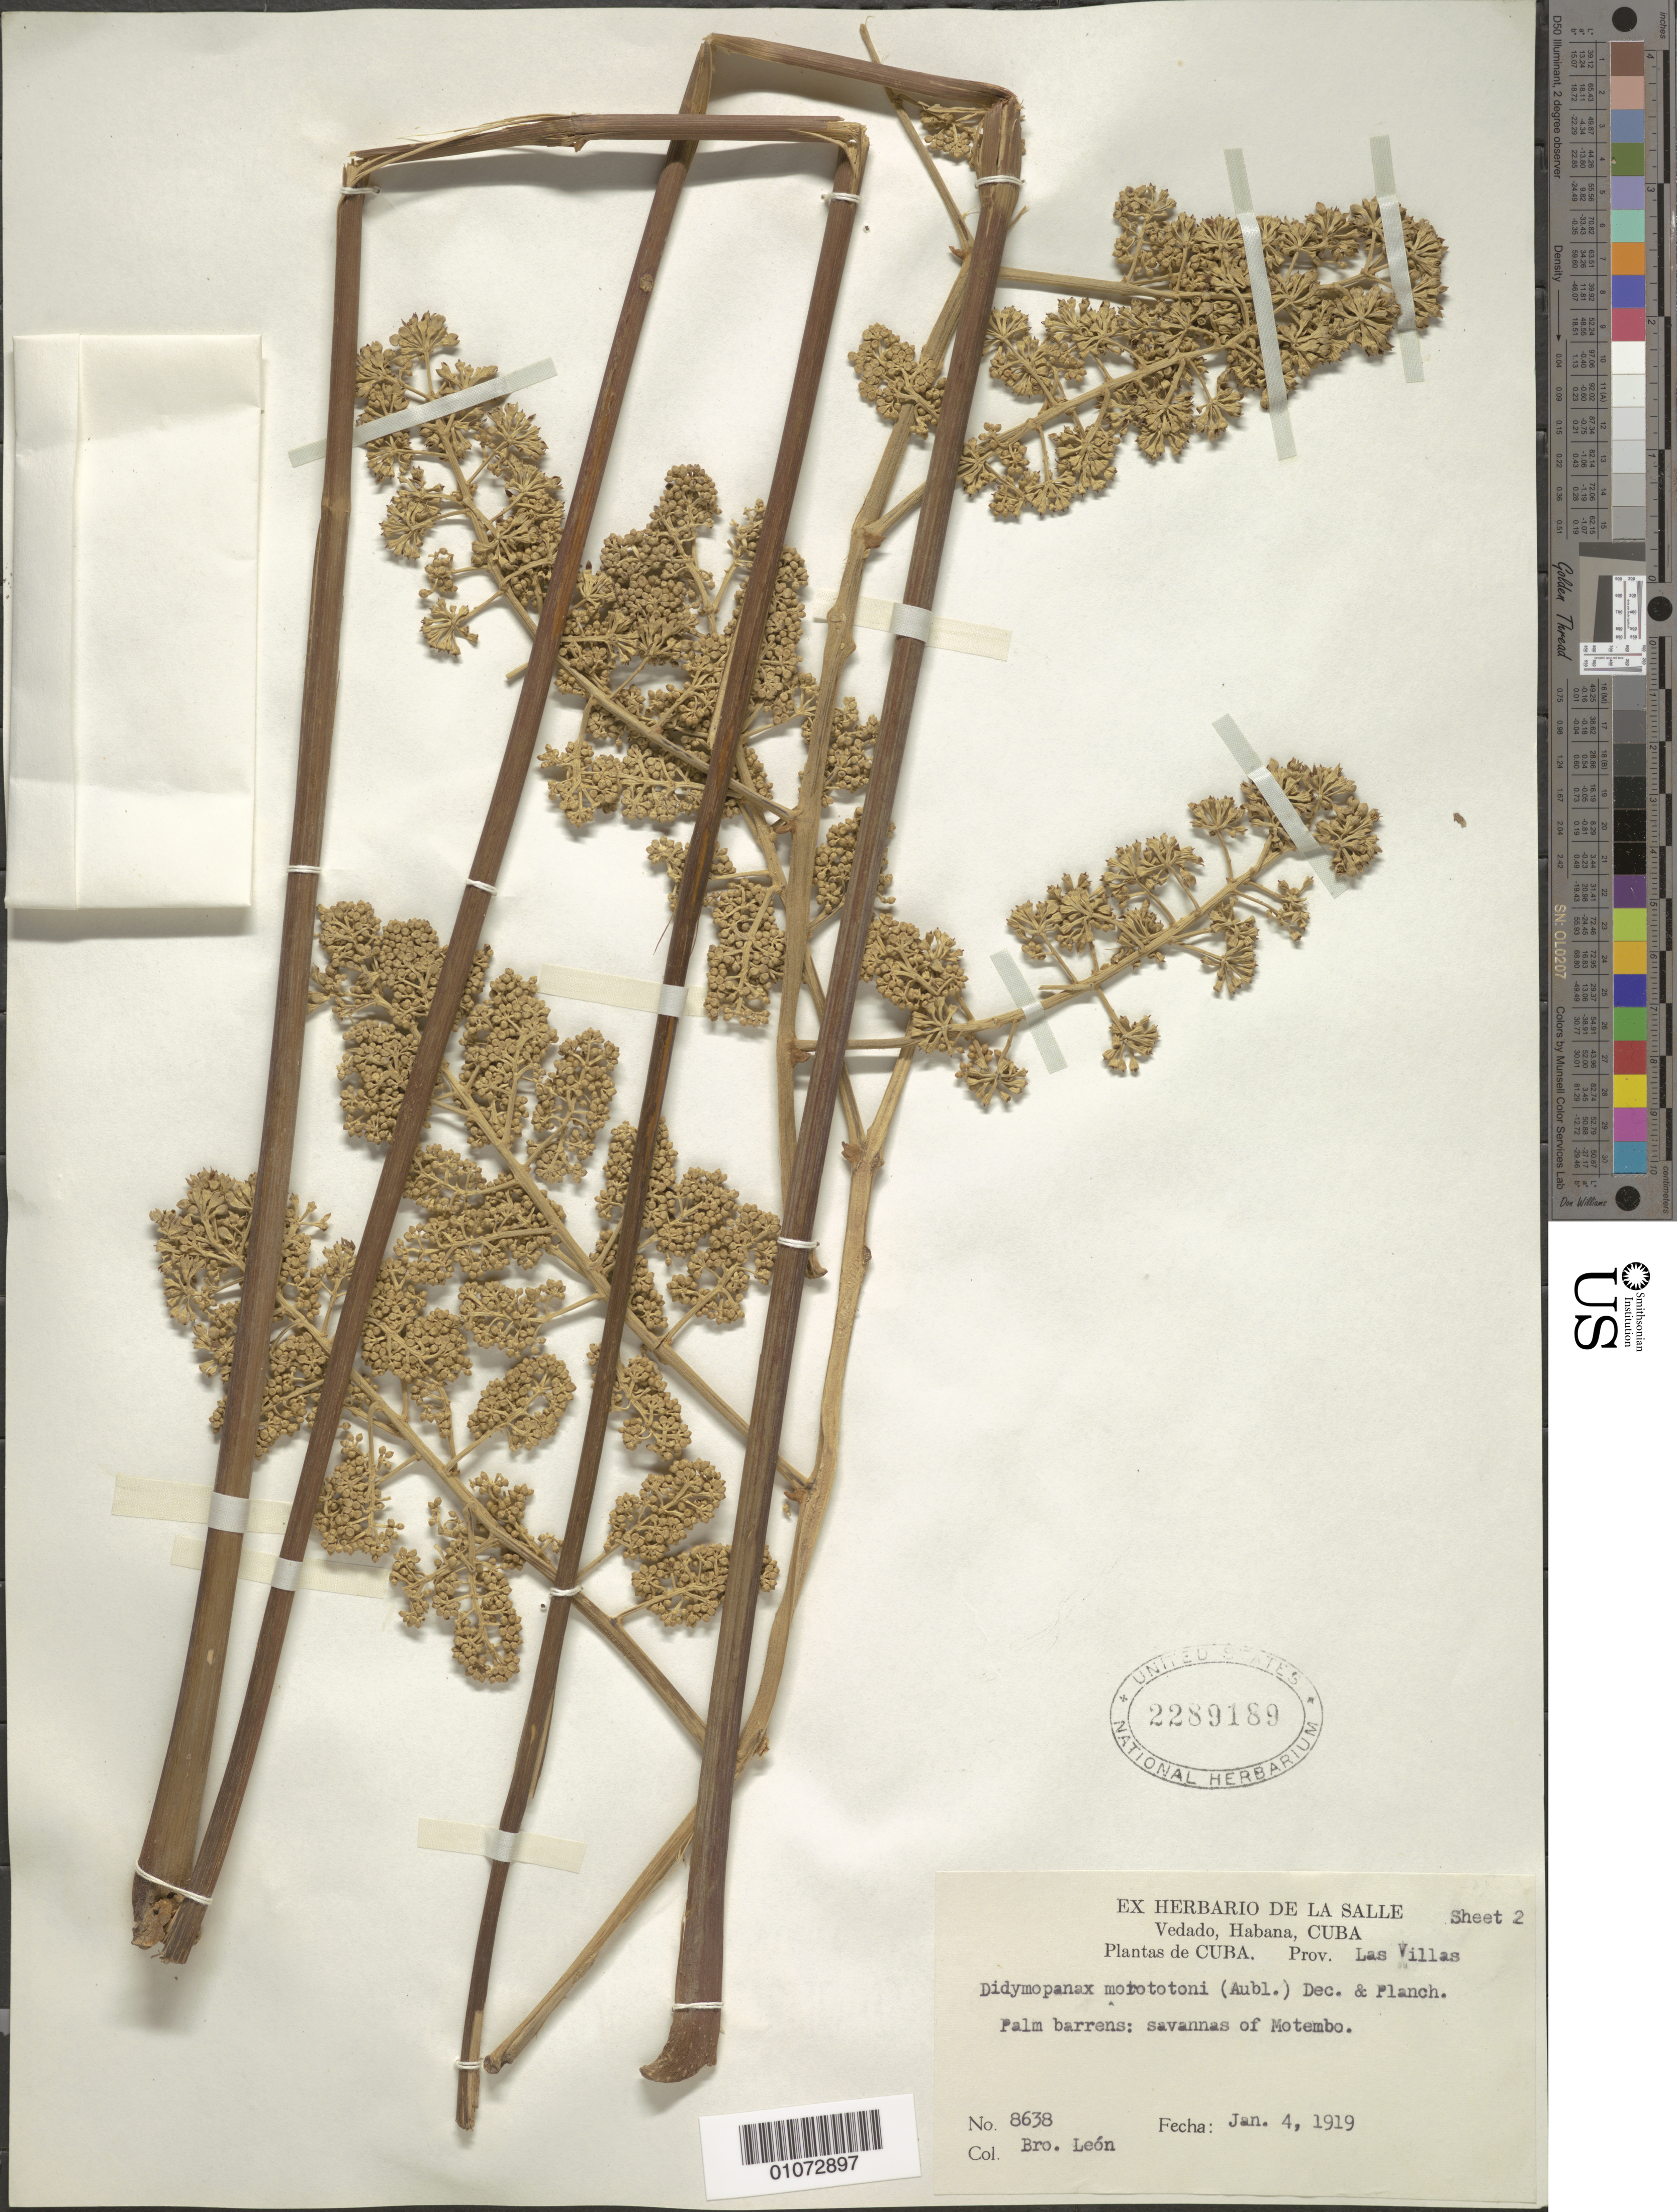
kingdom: Plantae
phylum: Tracheophyta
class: Magnoliopsida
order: Apiales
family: Araliaceae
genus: Didymopanax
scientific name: Didymopanax morototoni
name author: (Aubl.) Decne. & Planch.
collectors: Bro. León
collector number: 8638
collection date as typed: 04 Jan 1919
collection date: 1919-01-04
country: Cuba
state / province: Las Villas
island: Cuba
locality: Palm barrens: savannas of Motembo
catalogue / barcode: US 2289189